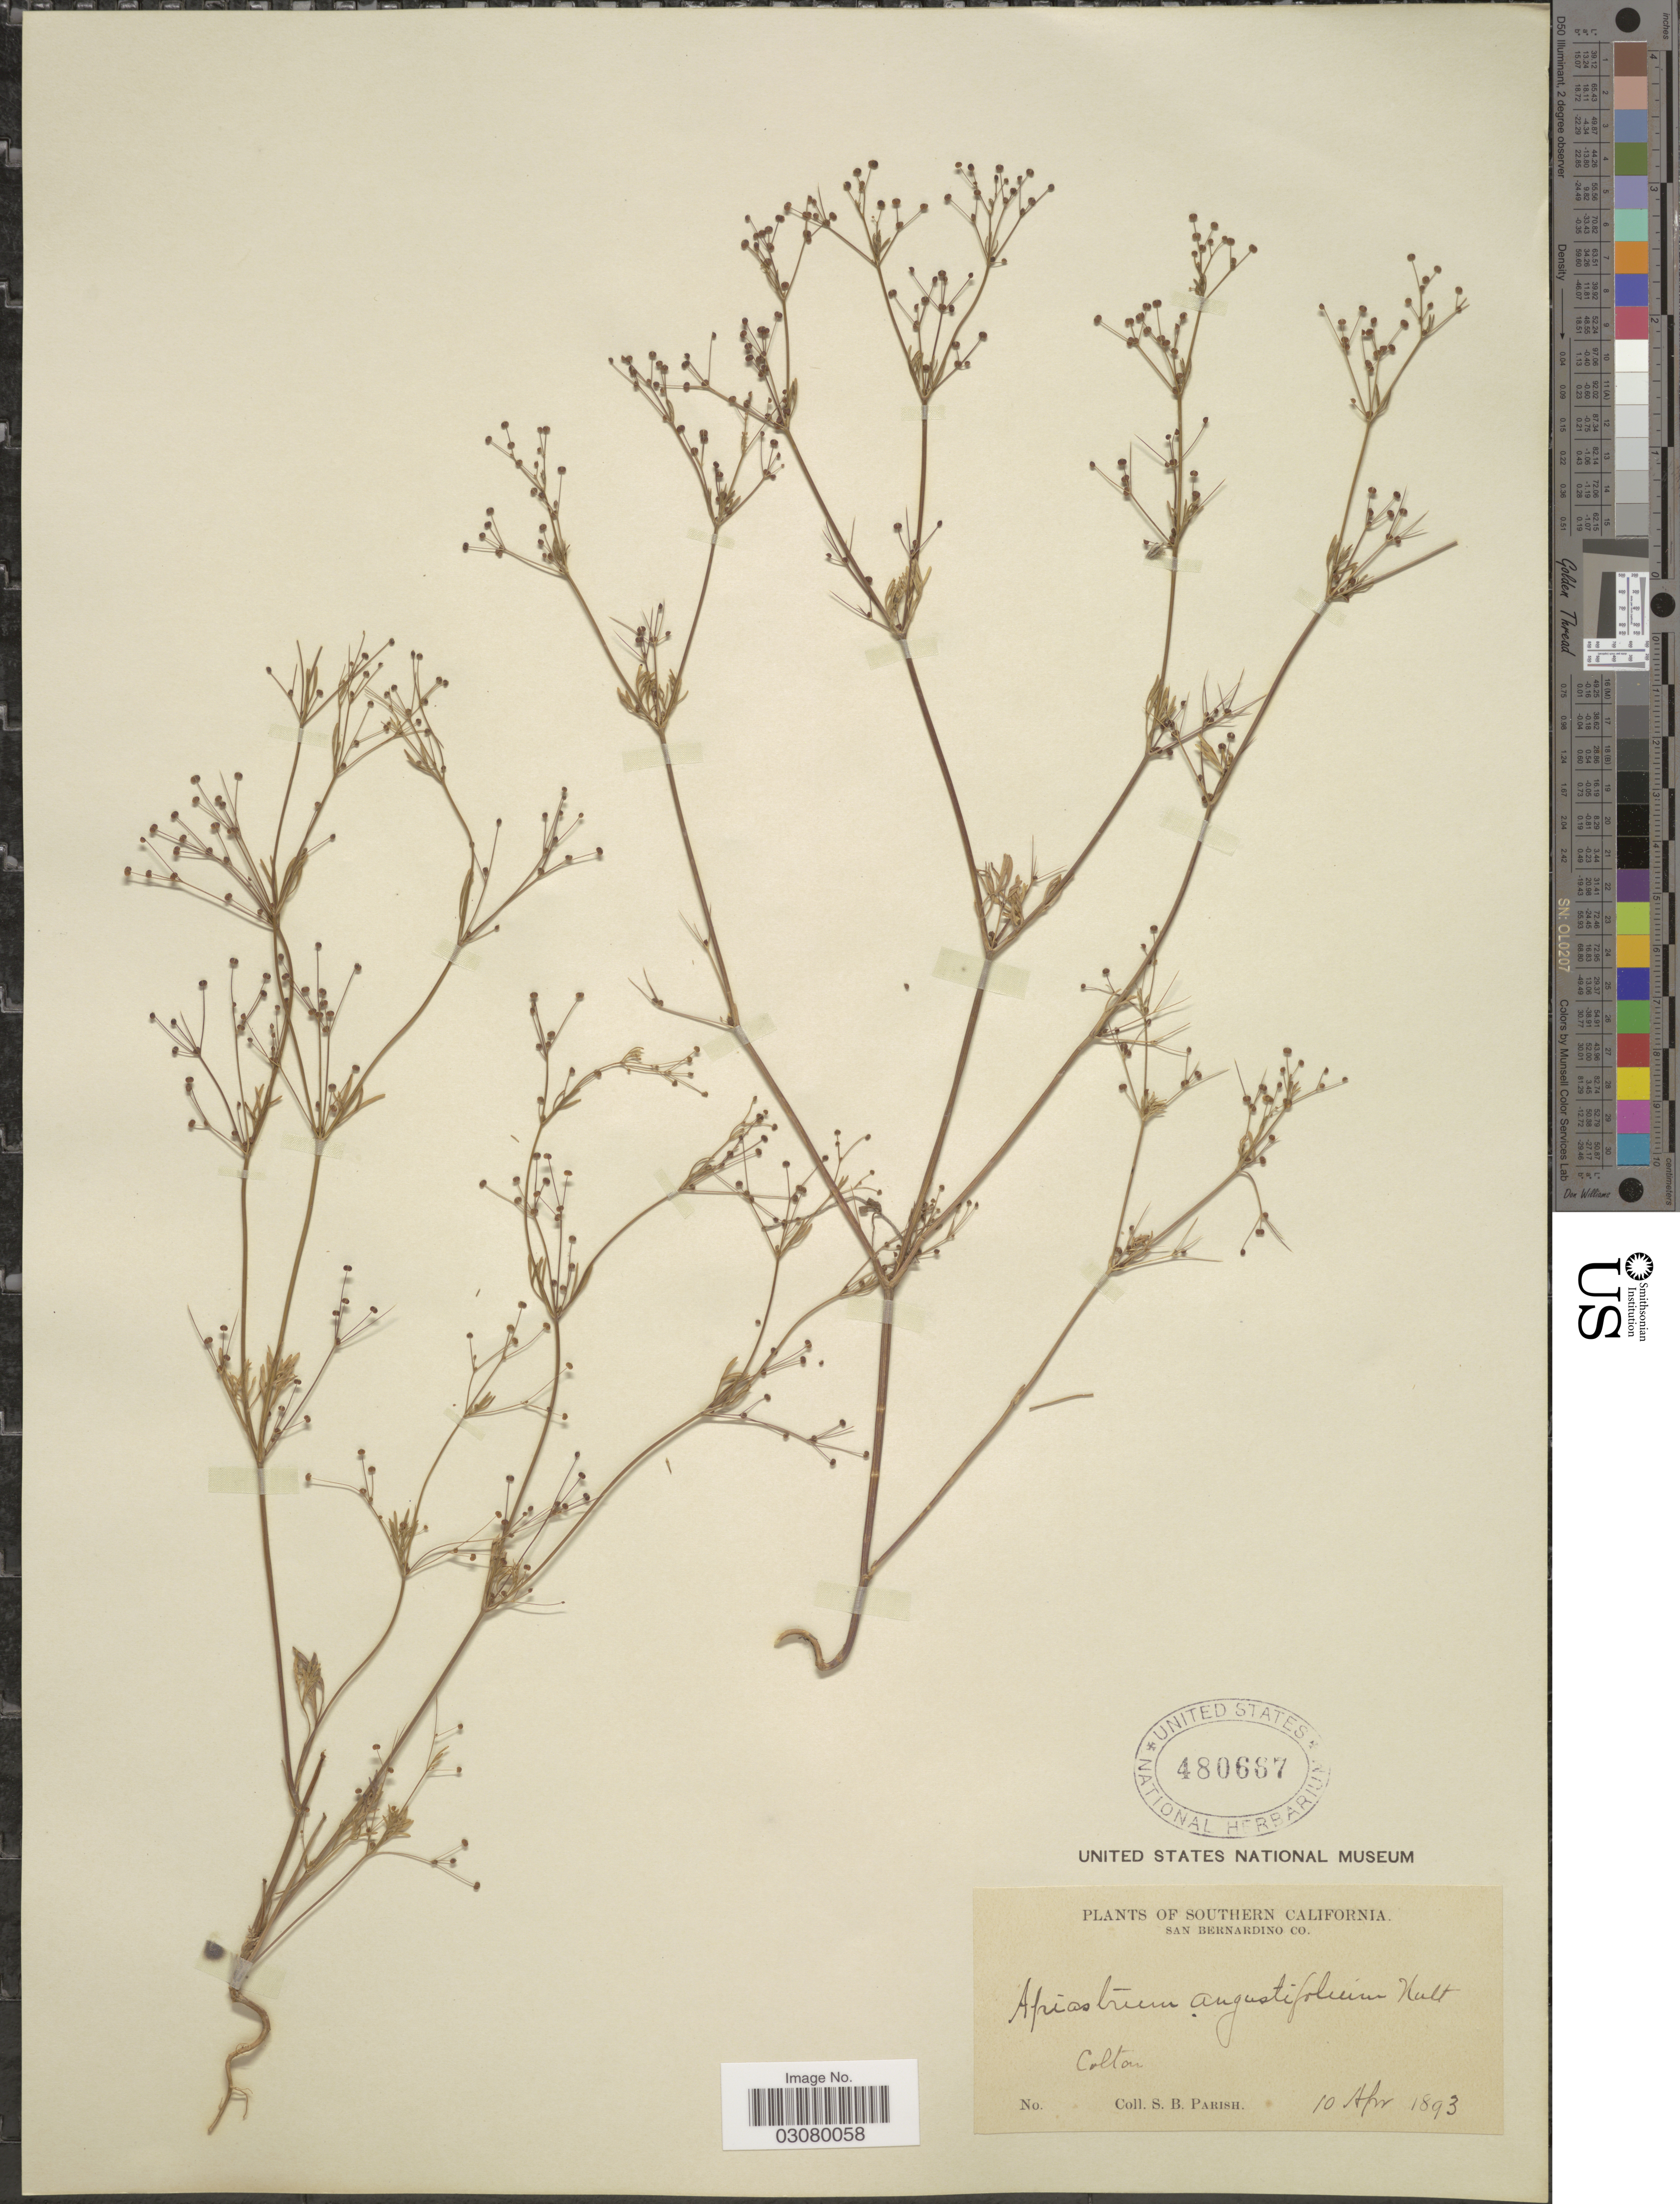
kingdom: Plantae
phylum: Tracheophyta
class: Magnoliopsida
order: Apiales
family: Apiaceae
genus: Apiastrum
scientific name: Apiastrum angustifolium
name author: Nutt.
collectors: S. B. Parish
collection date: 1893-04-10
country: United States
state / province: California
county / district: San Bernardino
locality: Southern California. San Bernardino Co. Colton.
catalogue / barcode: US 480667